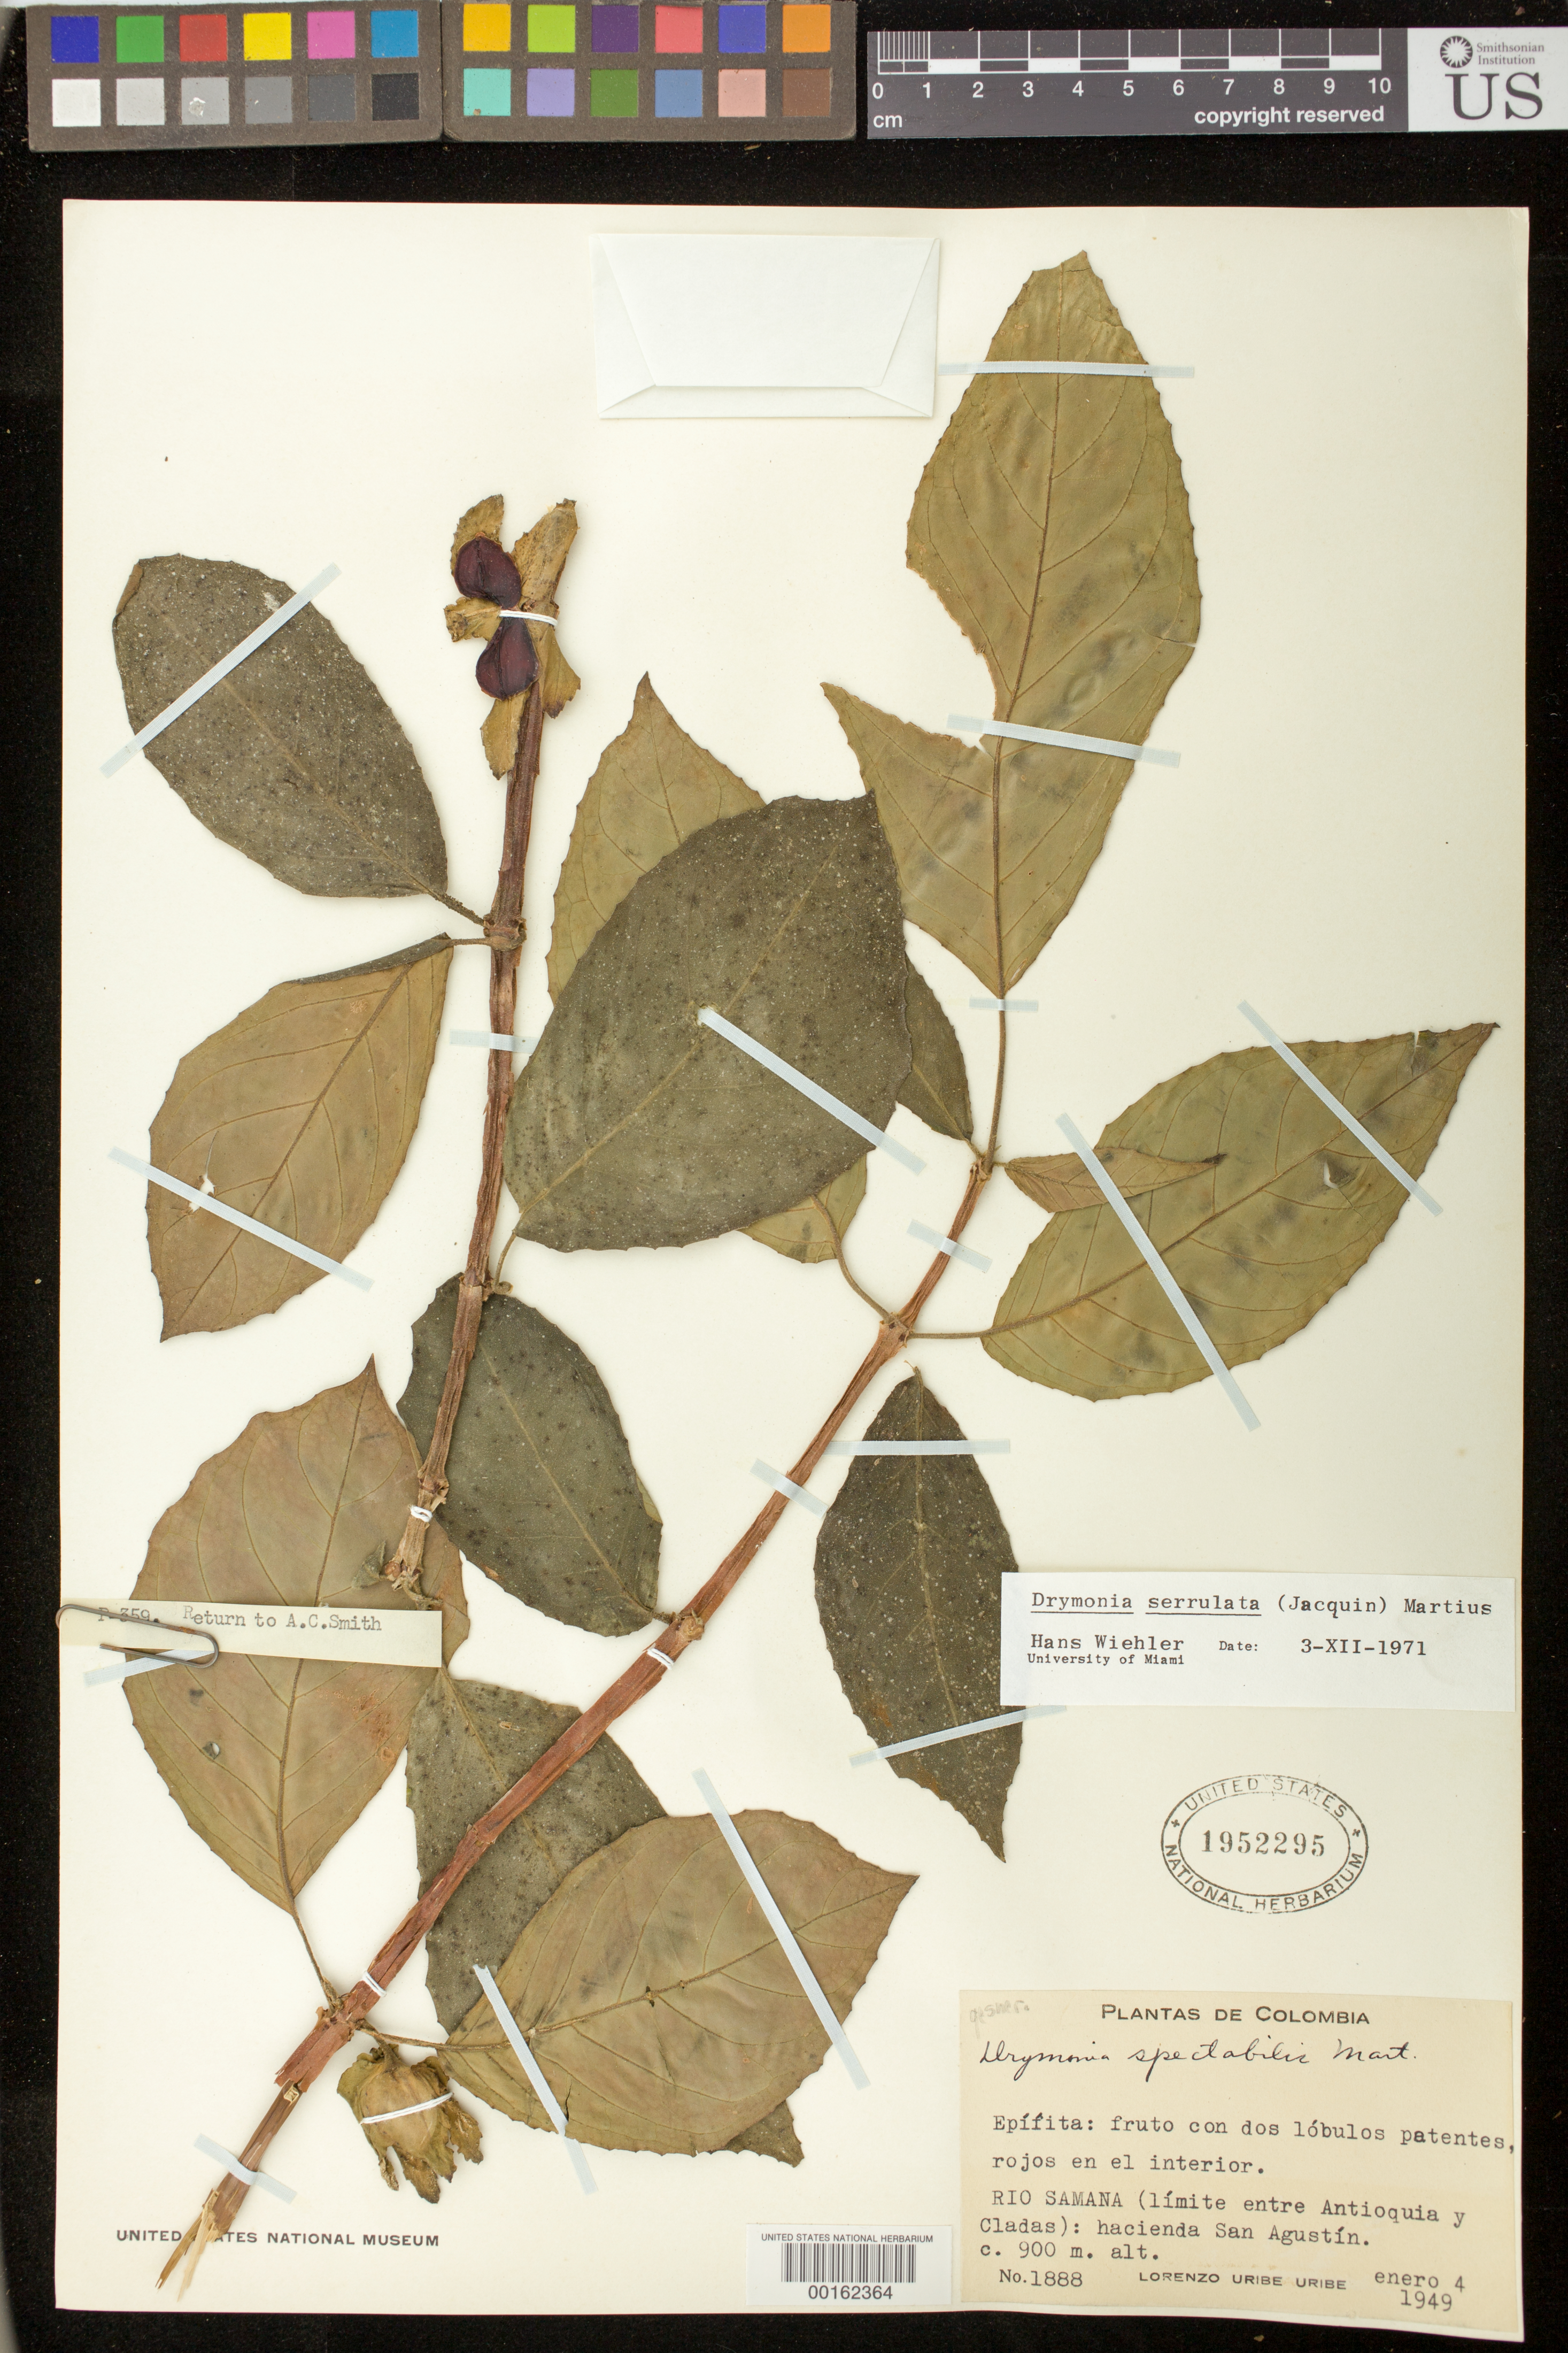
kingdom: Plantae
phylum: Tracheophyta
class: Magnoliopsida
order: Lamiales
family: Gesneriaceae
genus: Drymonia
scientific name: Drymonia serrulata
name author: (Jacq.) Mart.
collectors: L. Uribe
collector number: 1888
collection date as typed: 04 Jan 1949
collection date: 1949-01-04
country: Colombia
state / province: Antioquia / Caldas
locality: Rio Samana (border between Antioquia and Caldas) Hacienda San Agustin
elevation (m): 900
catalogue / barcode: US 1952295